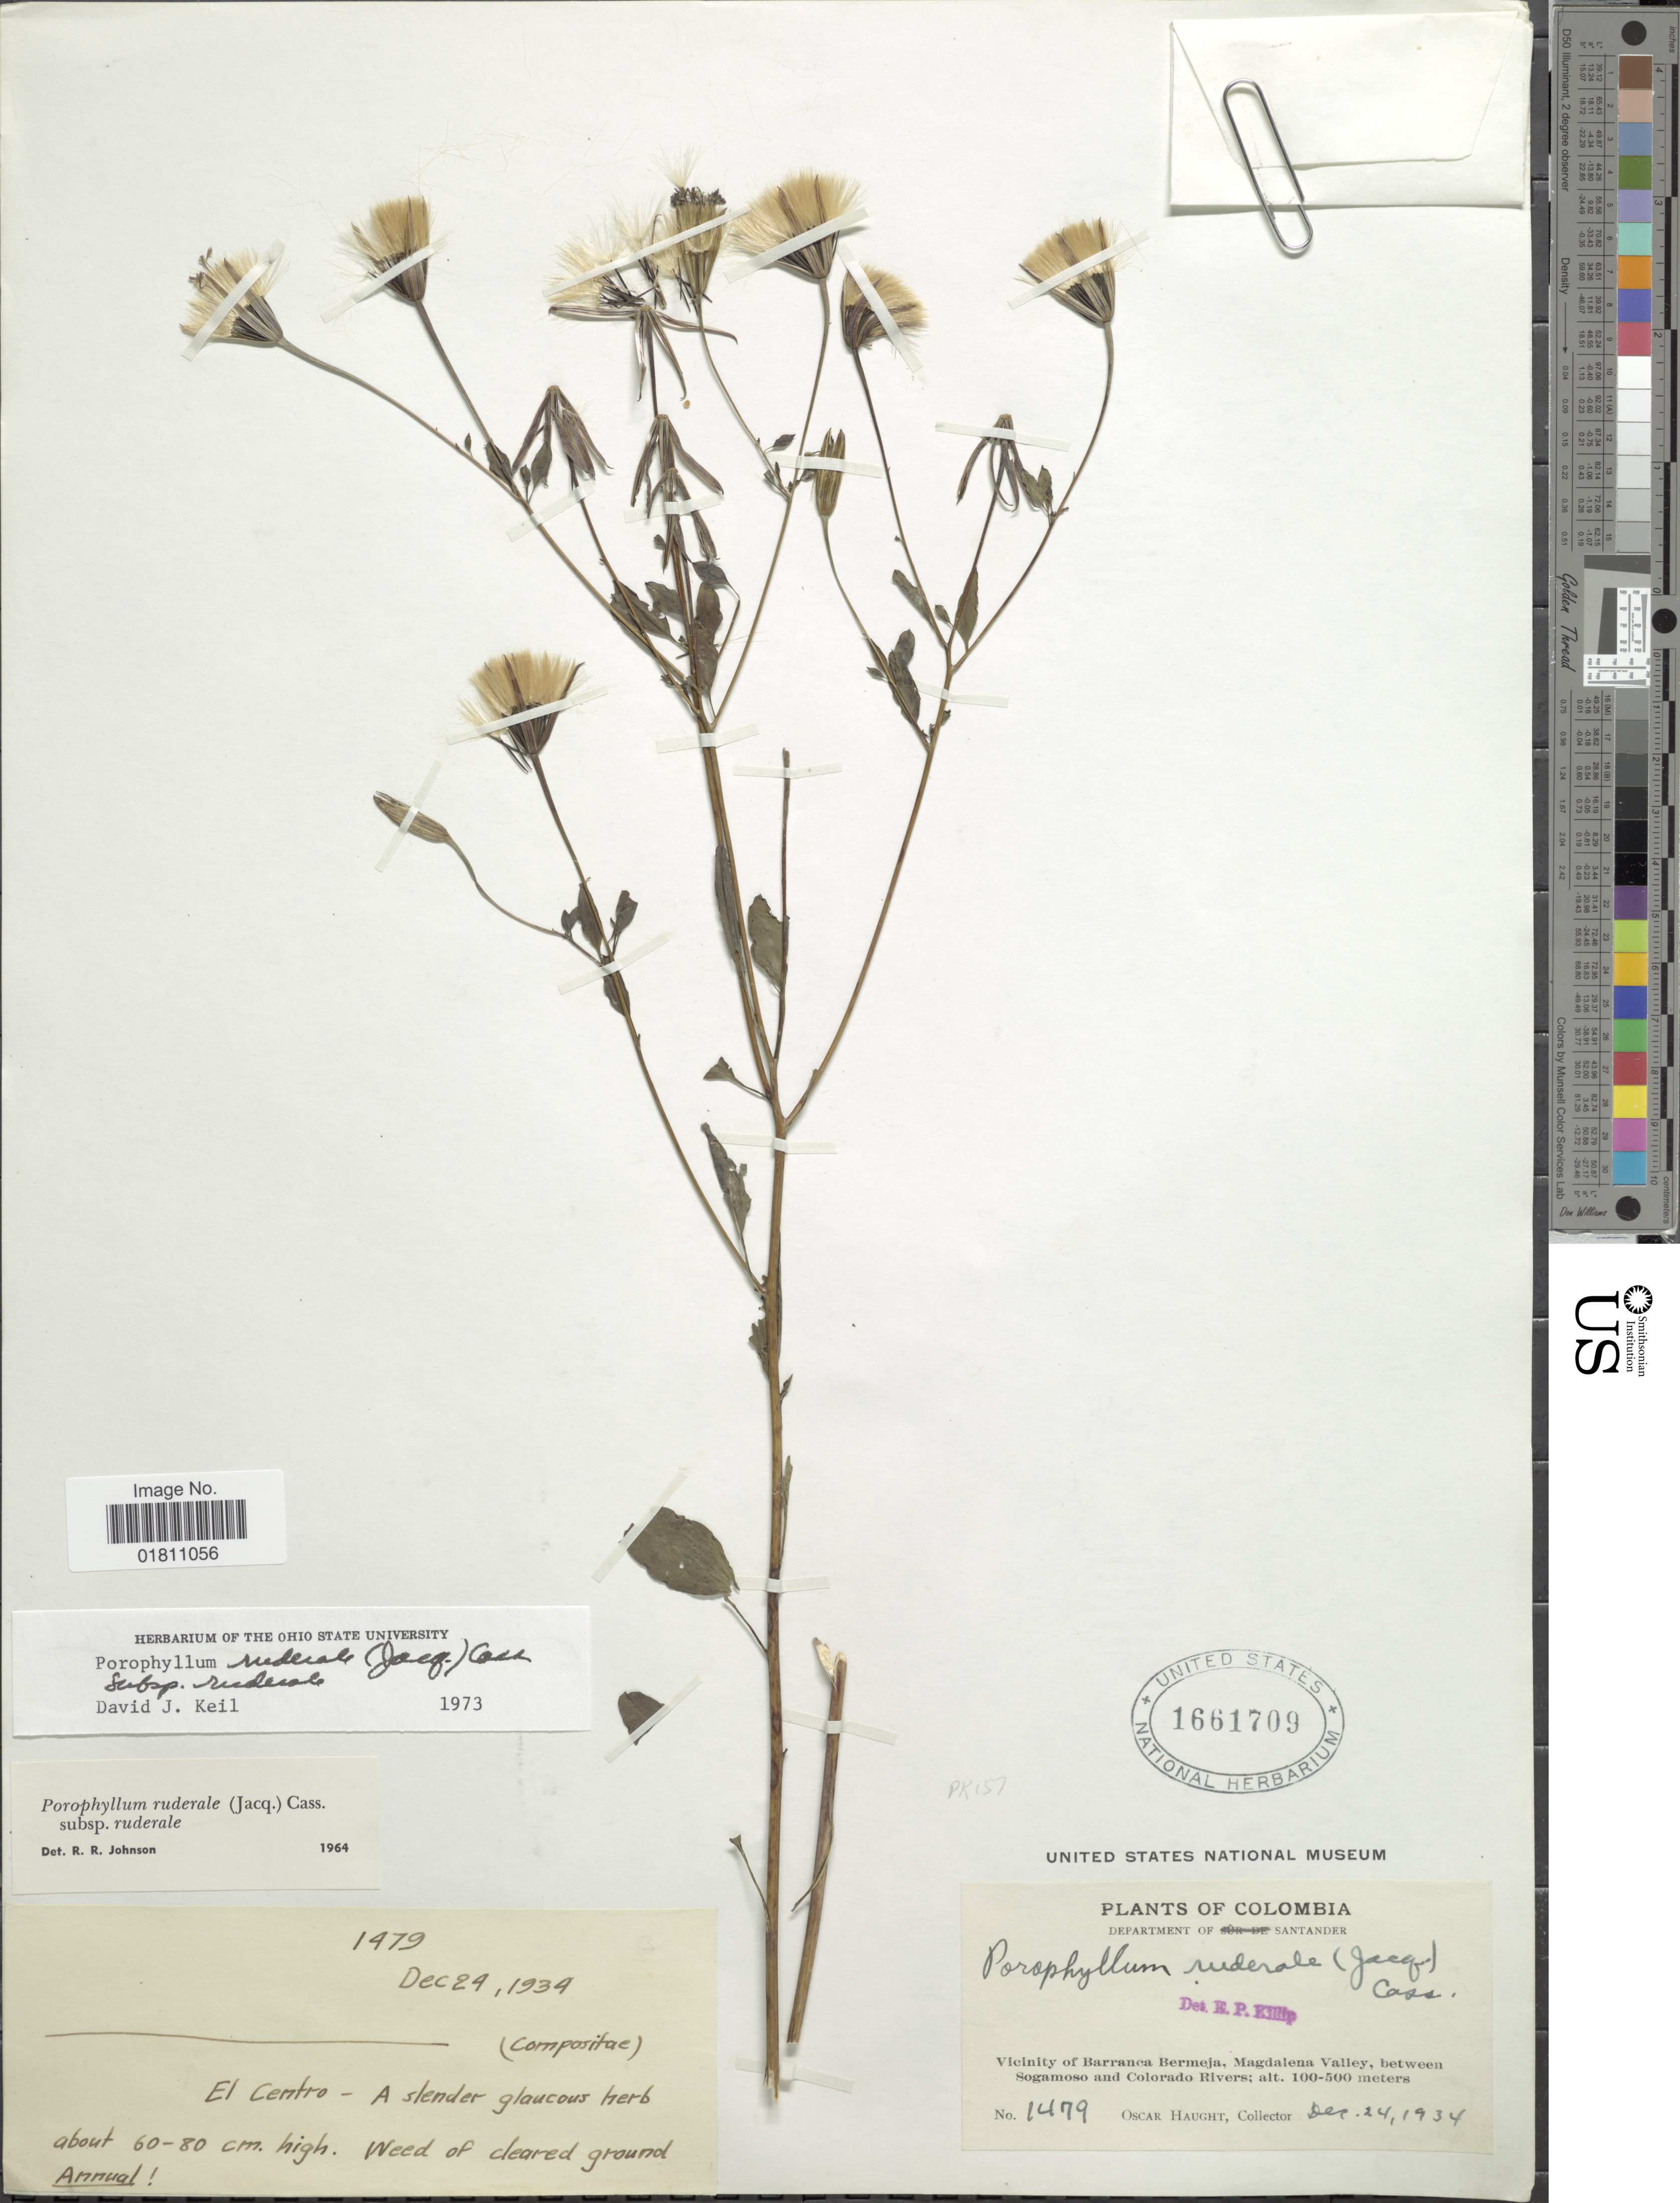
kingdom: Plantae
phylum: Tracheophyta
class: Magnoliopsida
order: Asterales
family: Asteraceae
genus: Porophyllum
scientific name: Porophyllum ruderale subsp. ruderale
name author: (Jacq.) Cass.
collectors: O. L. Haught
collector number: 1479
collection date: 1934-12-24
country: Colombia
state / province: Santander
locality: Department of Santander, Vicinity of Barranca Bermeja, Magdalena Valley, between Sogamosa and Colorado Rivers, El Centro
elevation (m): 100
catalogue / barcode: US 1661709